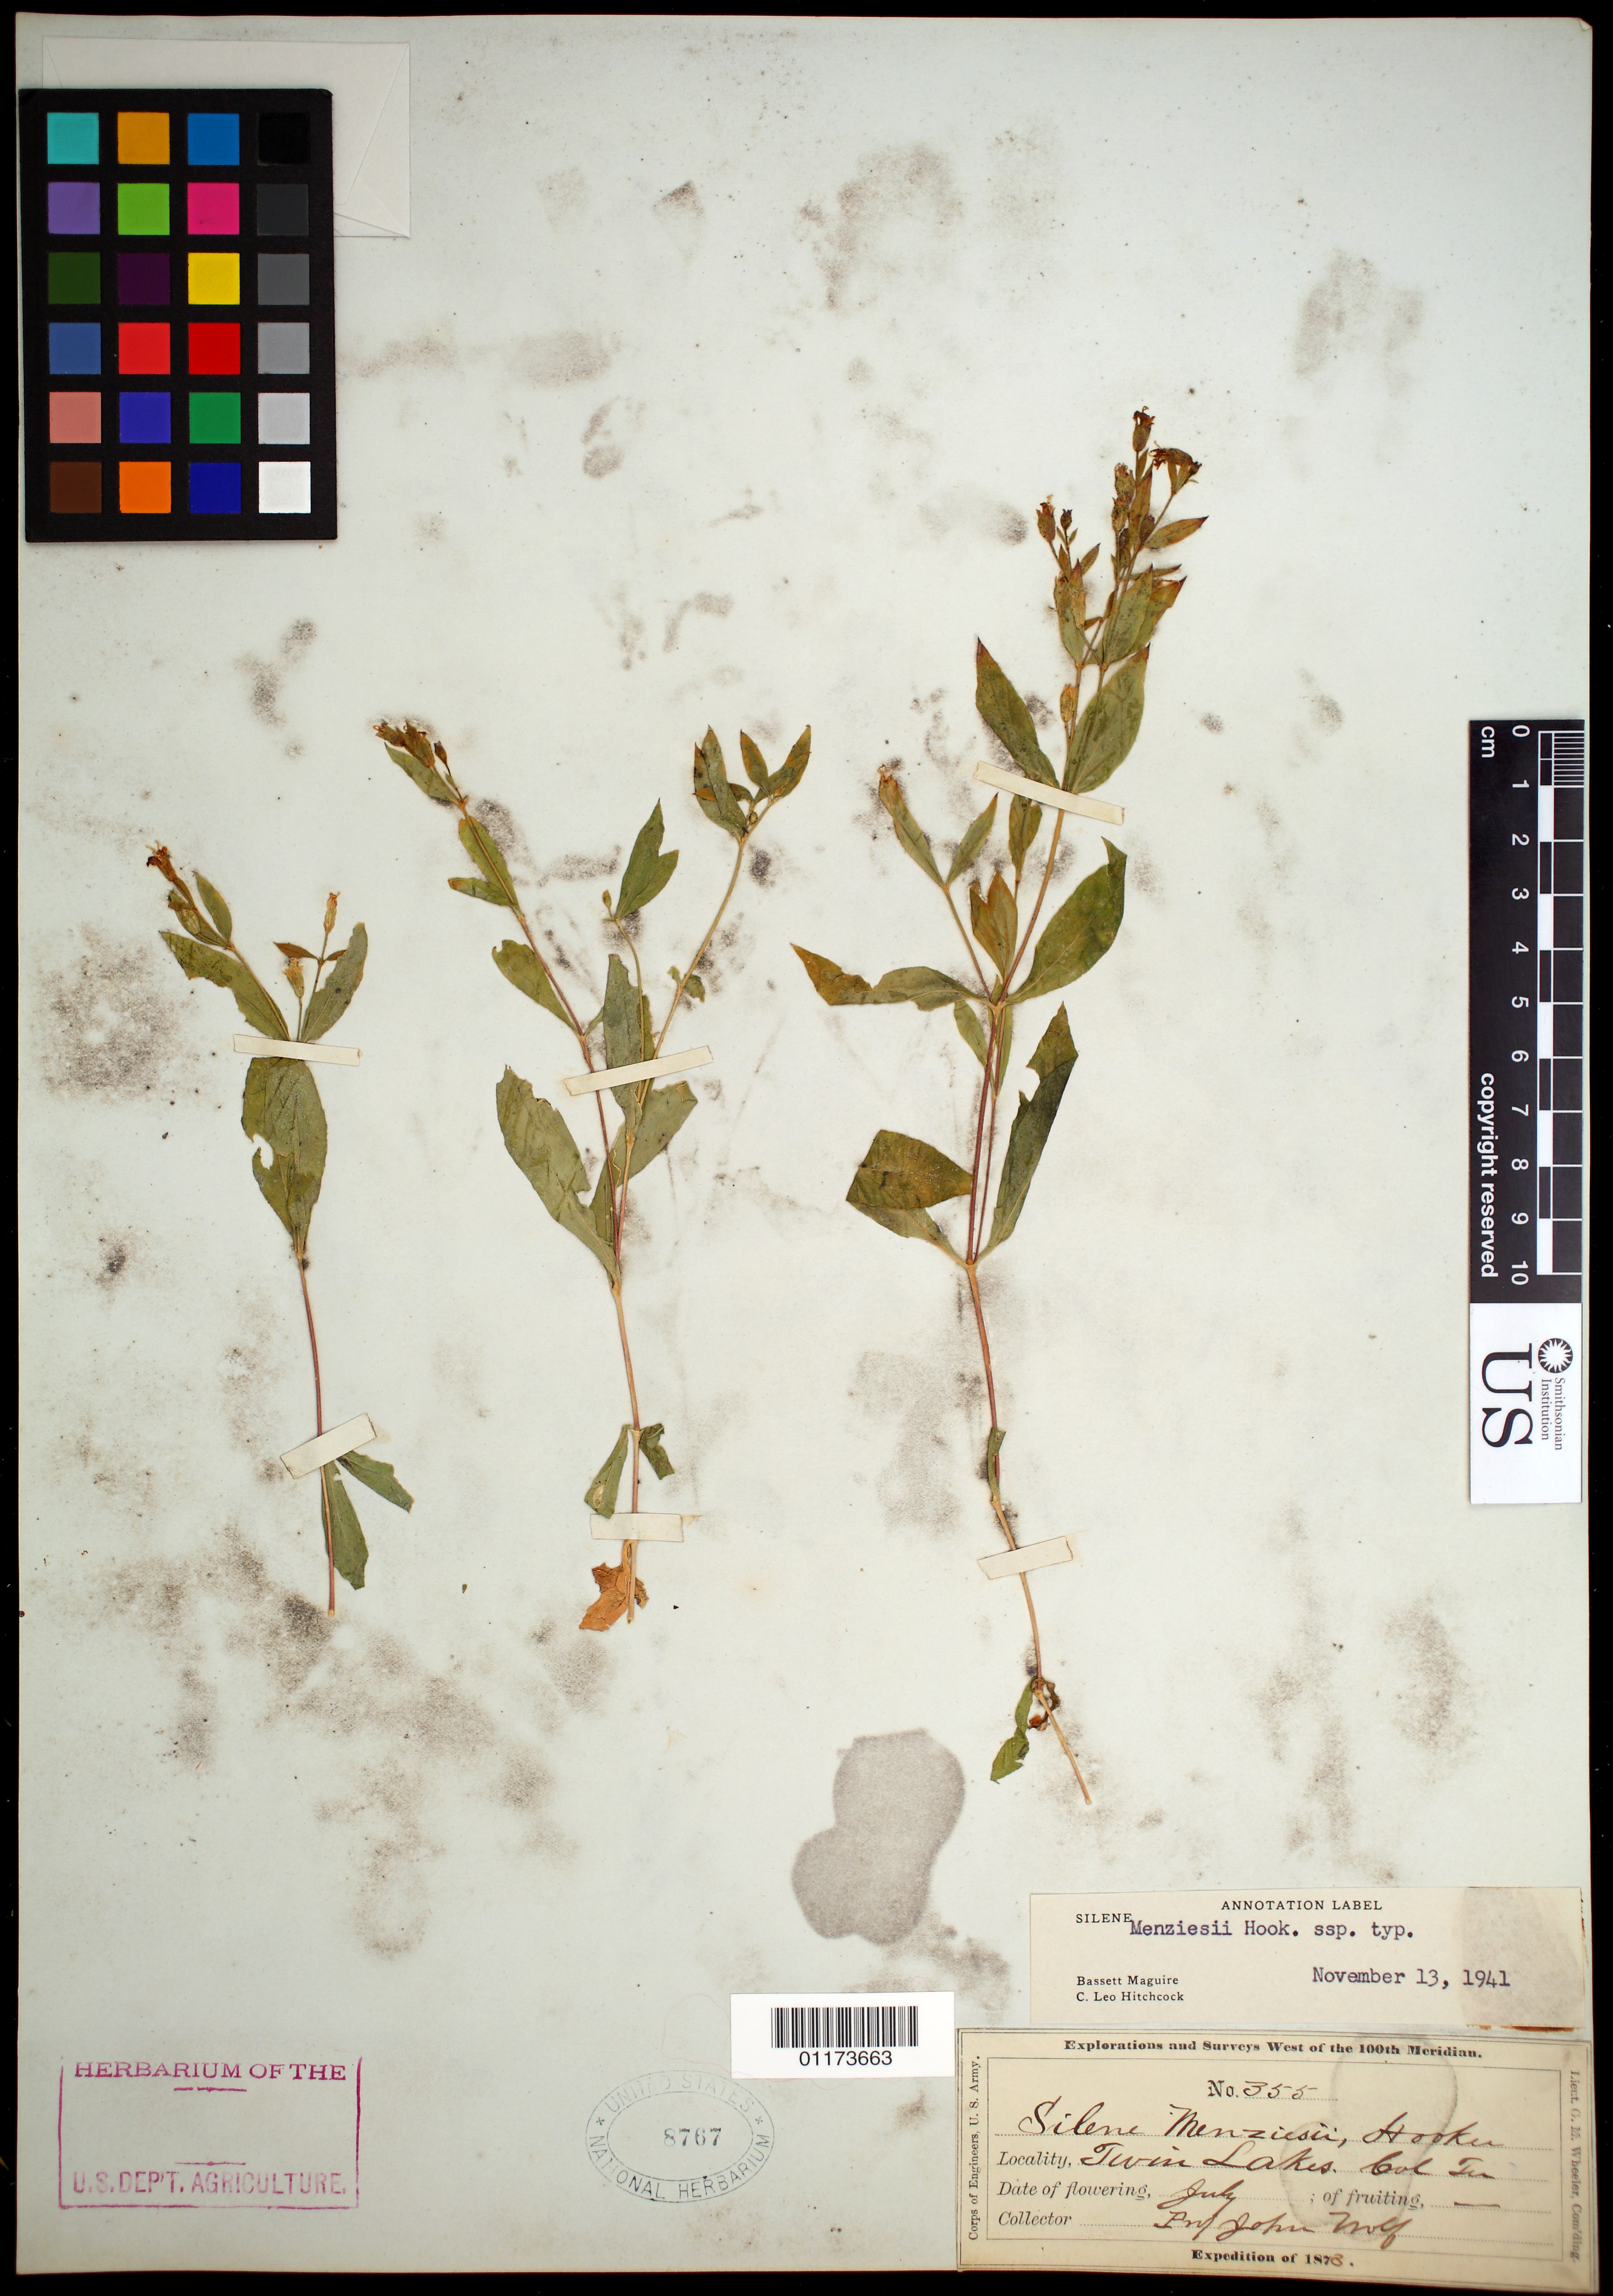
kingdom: Plantae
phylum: Tracheophyta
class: Magnoliopsida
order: Caryophyllales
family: Caryophyllaceae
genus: Silene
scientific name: Silene menziesii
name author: Hook.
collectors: J. Wolf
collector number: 355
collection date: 1873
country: United States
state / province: Colorado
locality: Twin Lakes.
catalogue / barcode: US 8767